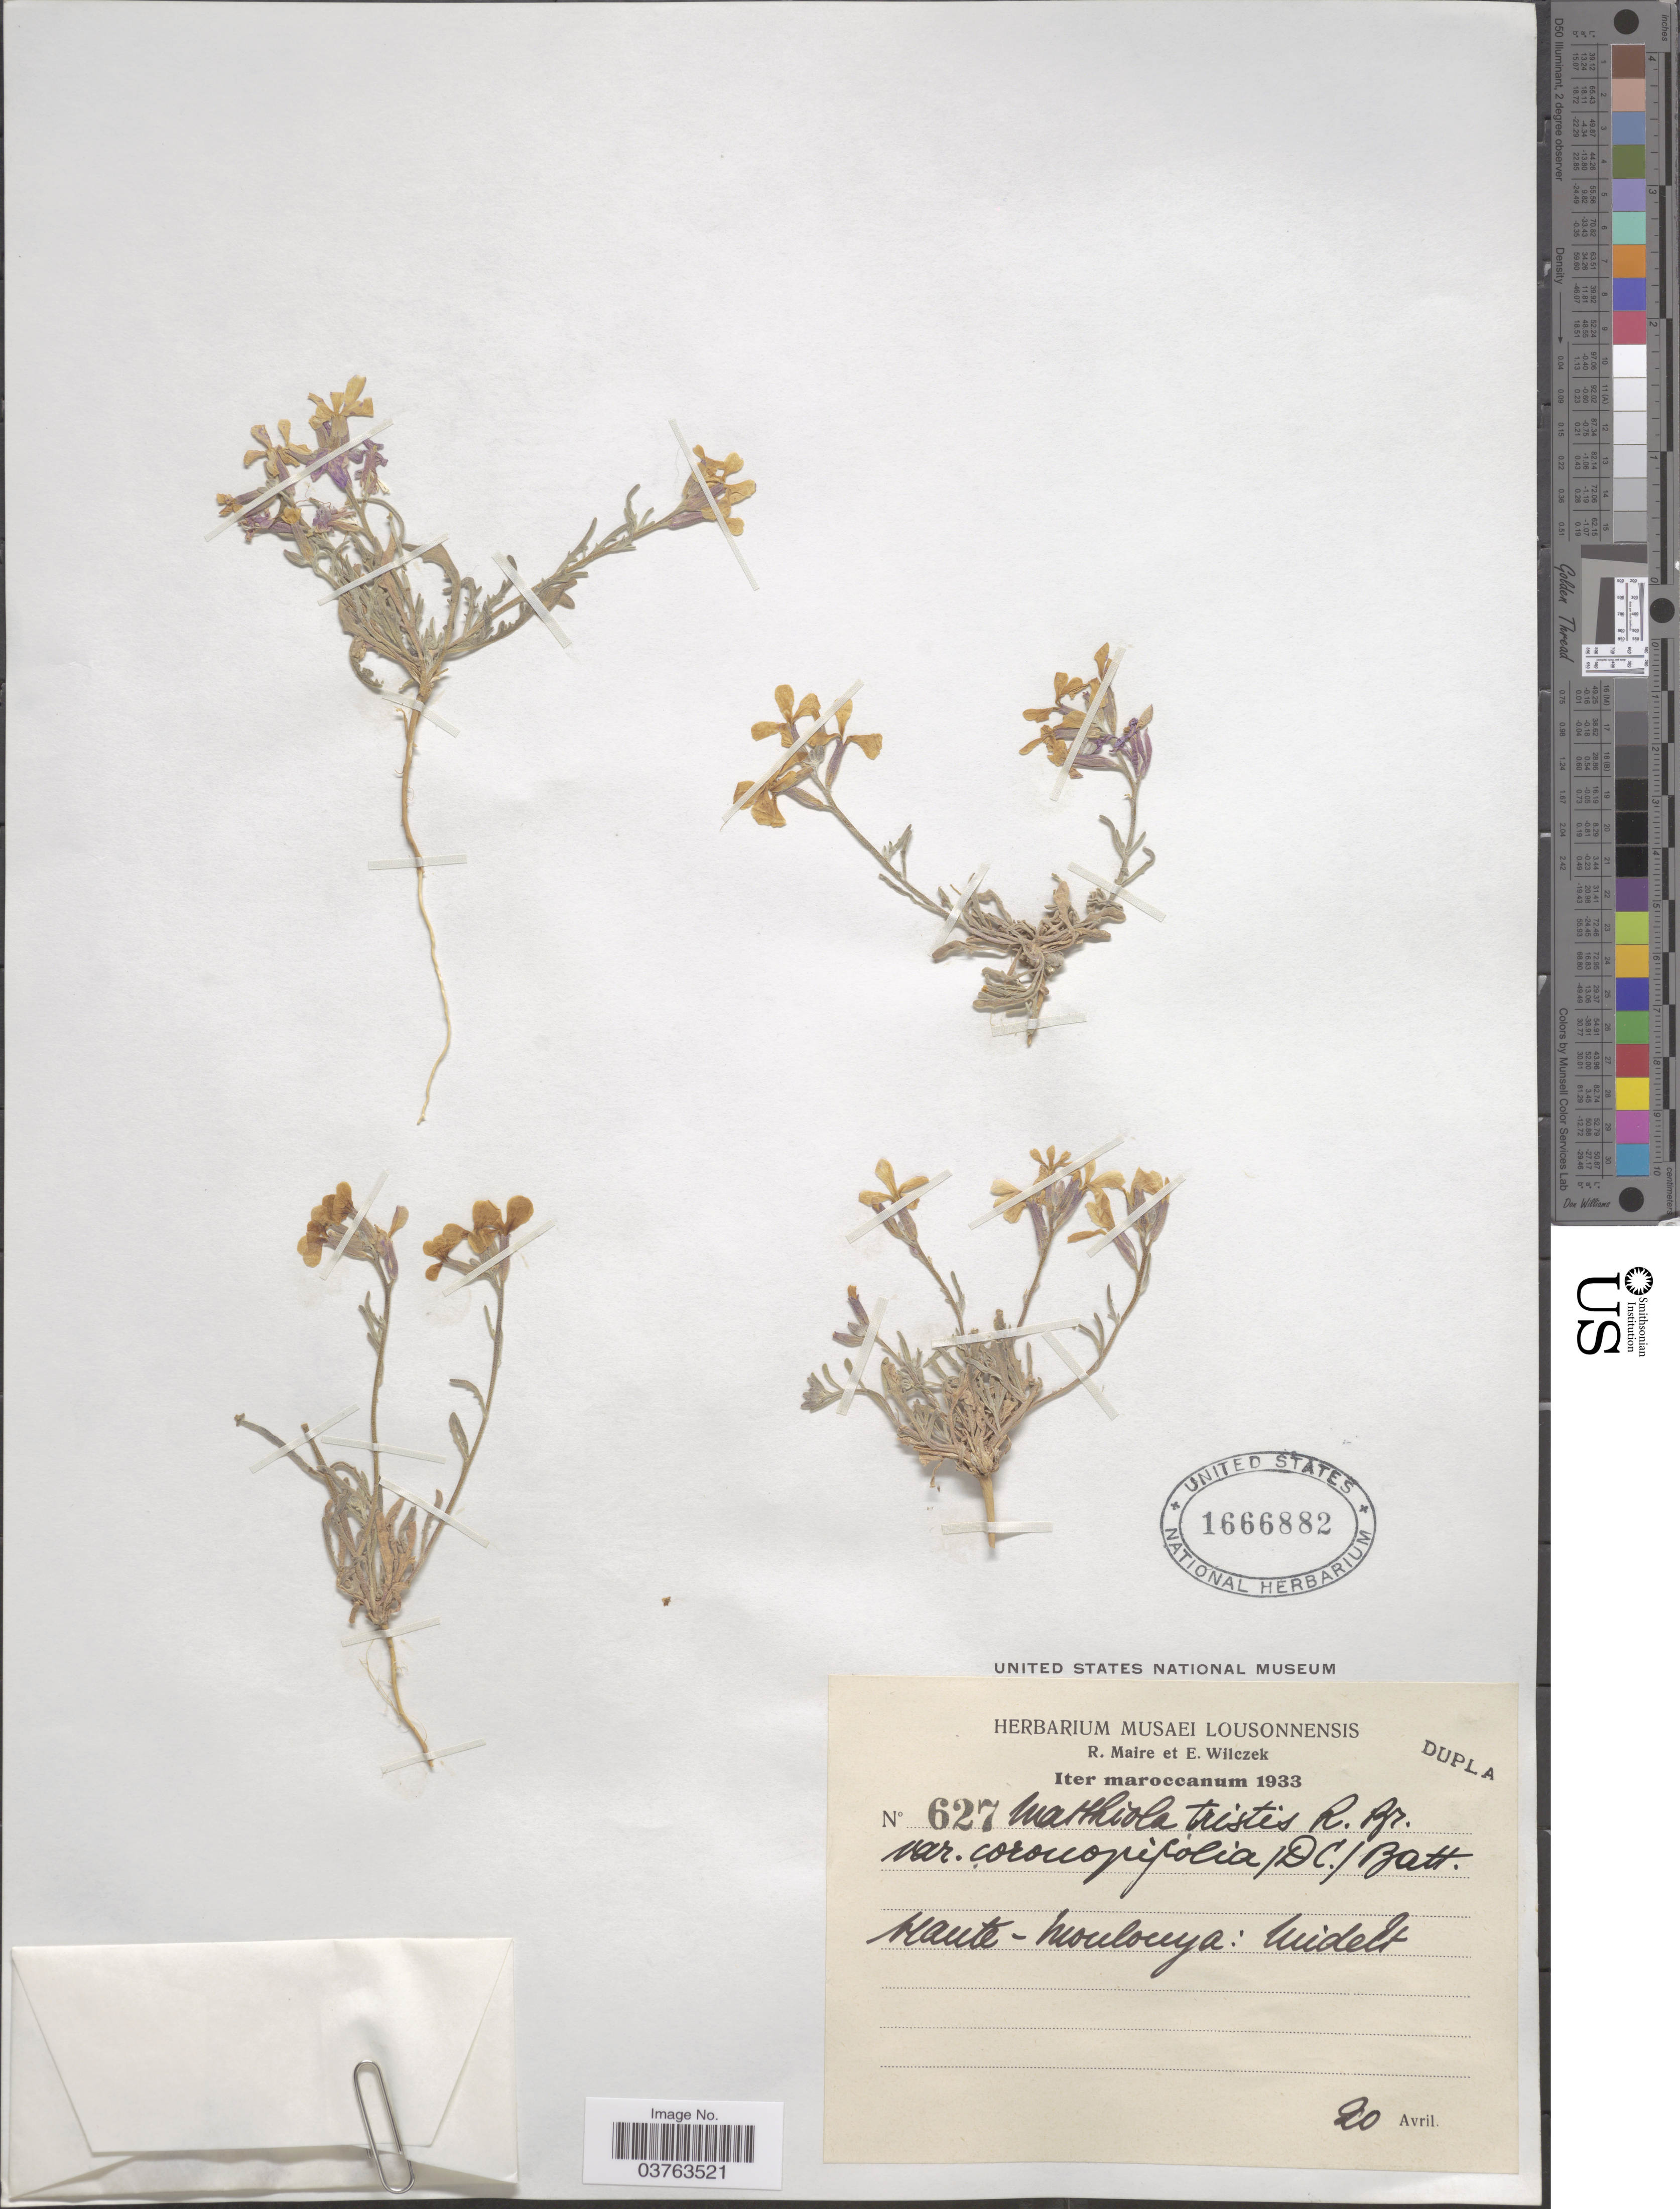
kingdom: Plantae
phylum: Tracheophyta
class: Magnoliopsida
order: Brassicales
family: Brassicaceae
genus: Matthiola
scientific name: Matthiola tristis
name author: (L.) W.T. Aiton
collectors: R. Maire & E. Wilczek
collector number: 627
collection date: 1933-04-20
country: Morocco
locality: Iter maroccanum. Haute-Moulouya: Midelt.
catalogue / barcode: US 1666882